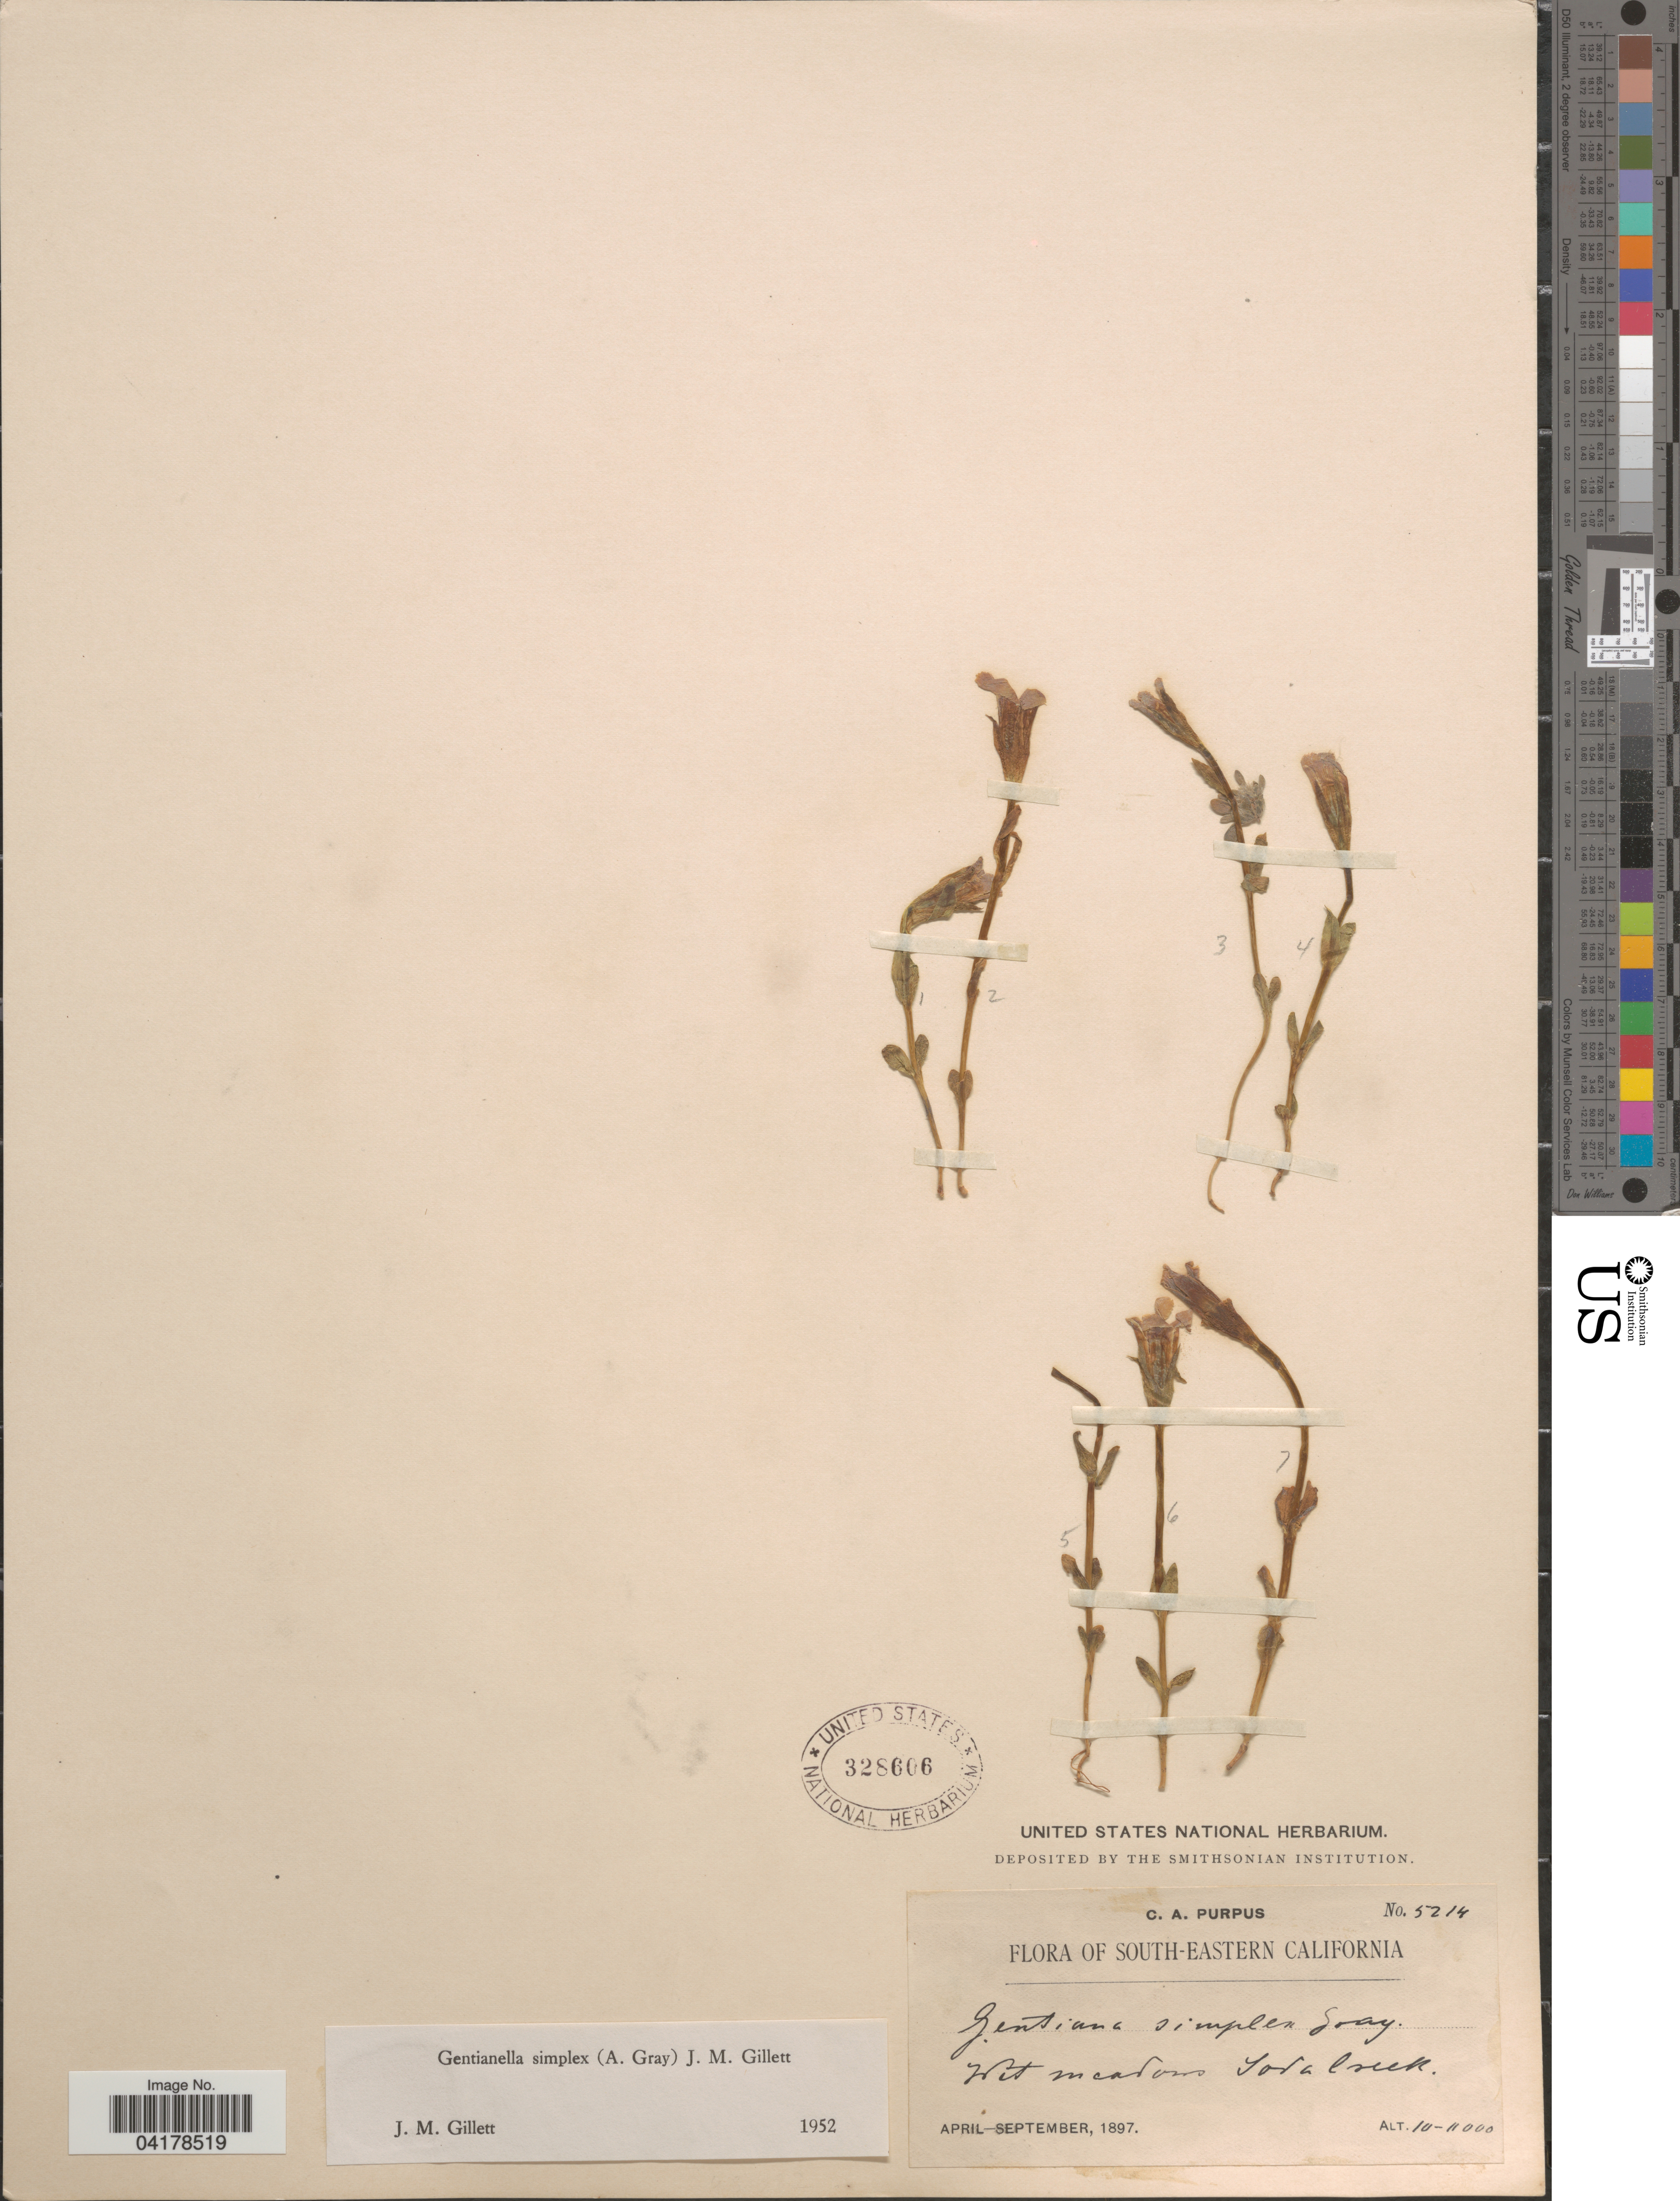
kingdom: Plantae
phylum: Tracheophyta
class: Magnoliopsida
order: Gentianales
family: Gentianaceae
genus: Gentianella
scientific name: Gentianella simplex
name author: (A. Gray) J.M. Gillett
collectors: C. A. Purpus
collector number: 5214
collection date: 1897-04/1897-09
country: United States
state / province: California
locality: South-Eastern California. Toro Creek.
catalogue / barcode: US 328606